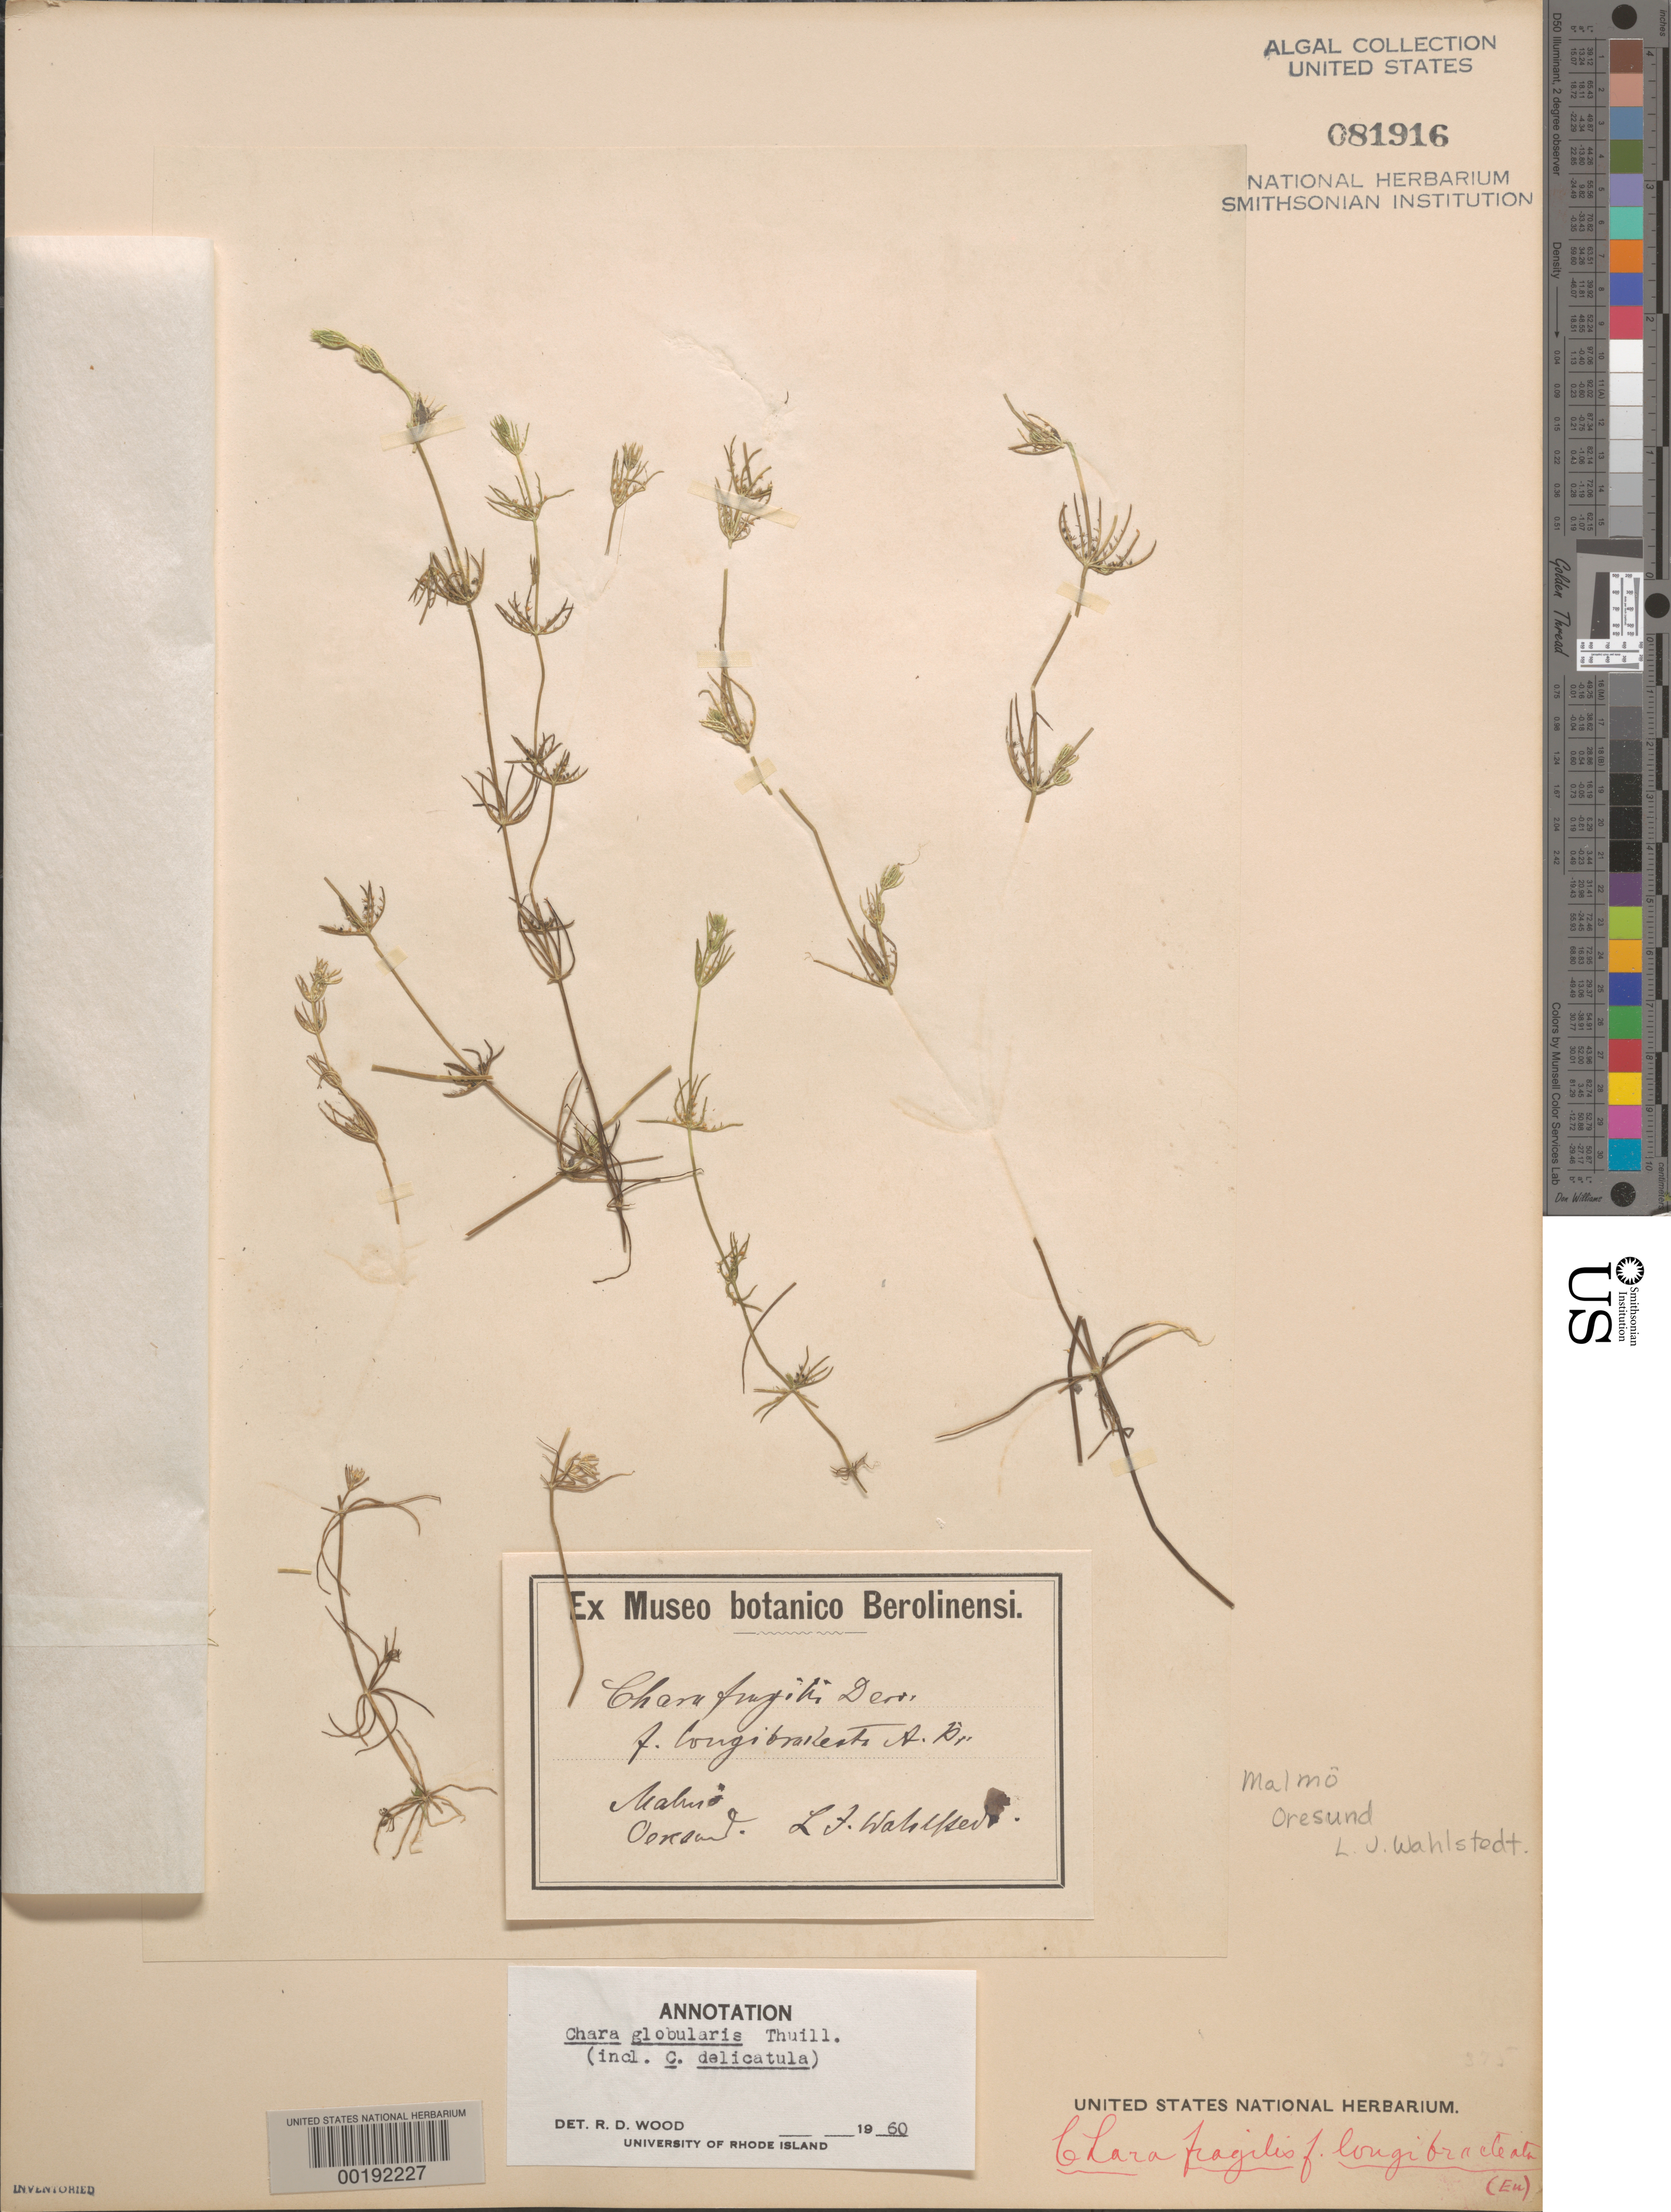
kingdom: Plantae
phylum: Charophyta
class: Charophyceae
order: Charales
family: Characeae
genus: Chara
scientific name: Chara globularis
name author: Thuiller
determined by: Wood, R. D.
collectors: L. J. Wahlstedt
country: Sweden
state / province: Skåne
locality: Malmo, oresund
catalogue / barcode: US 81916